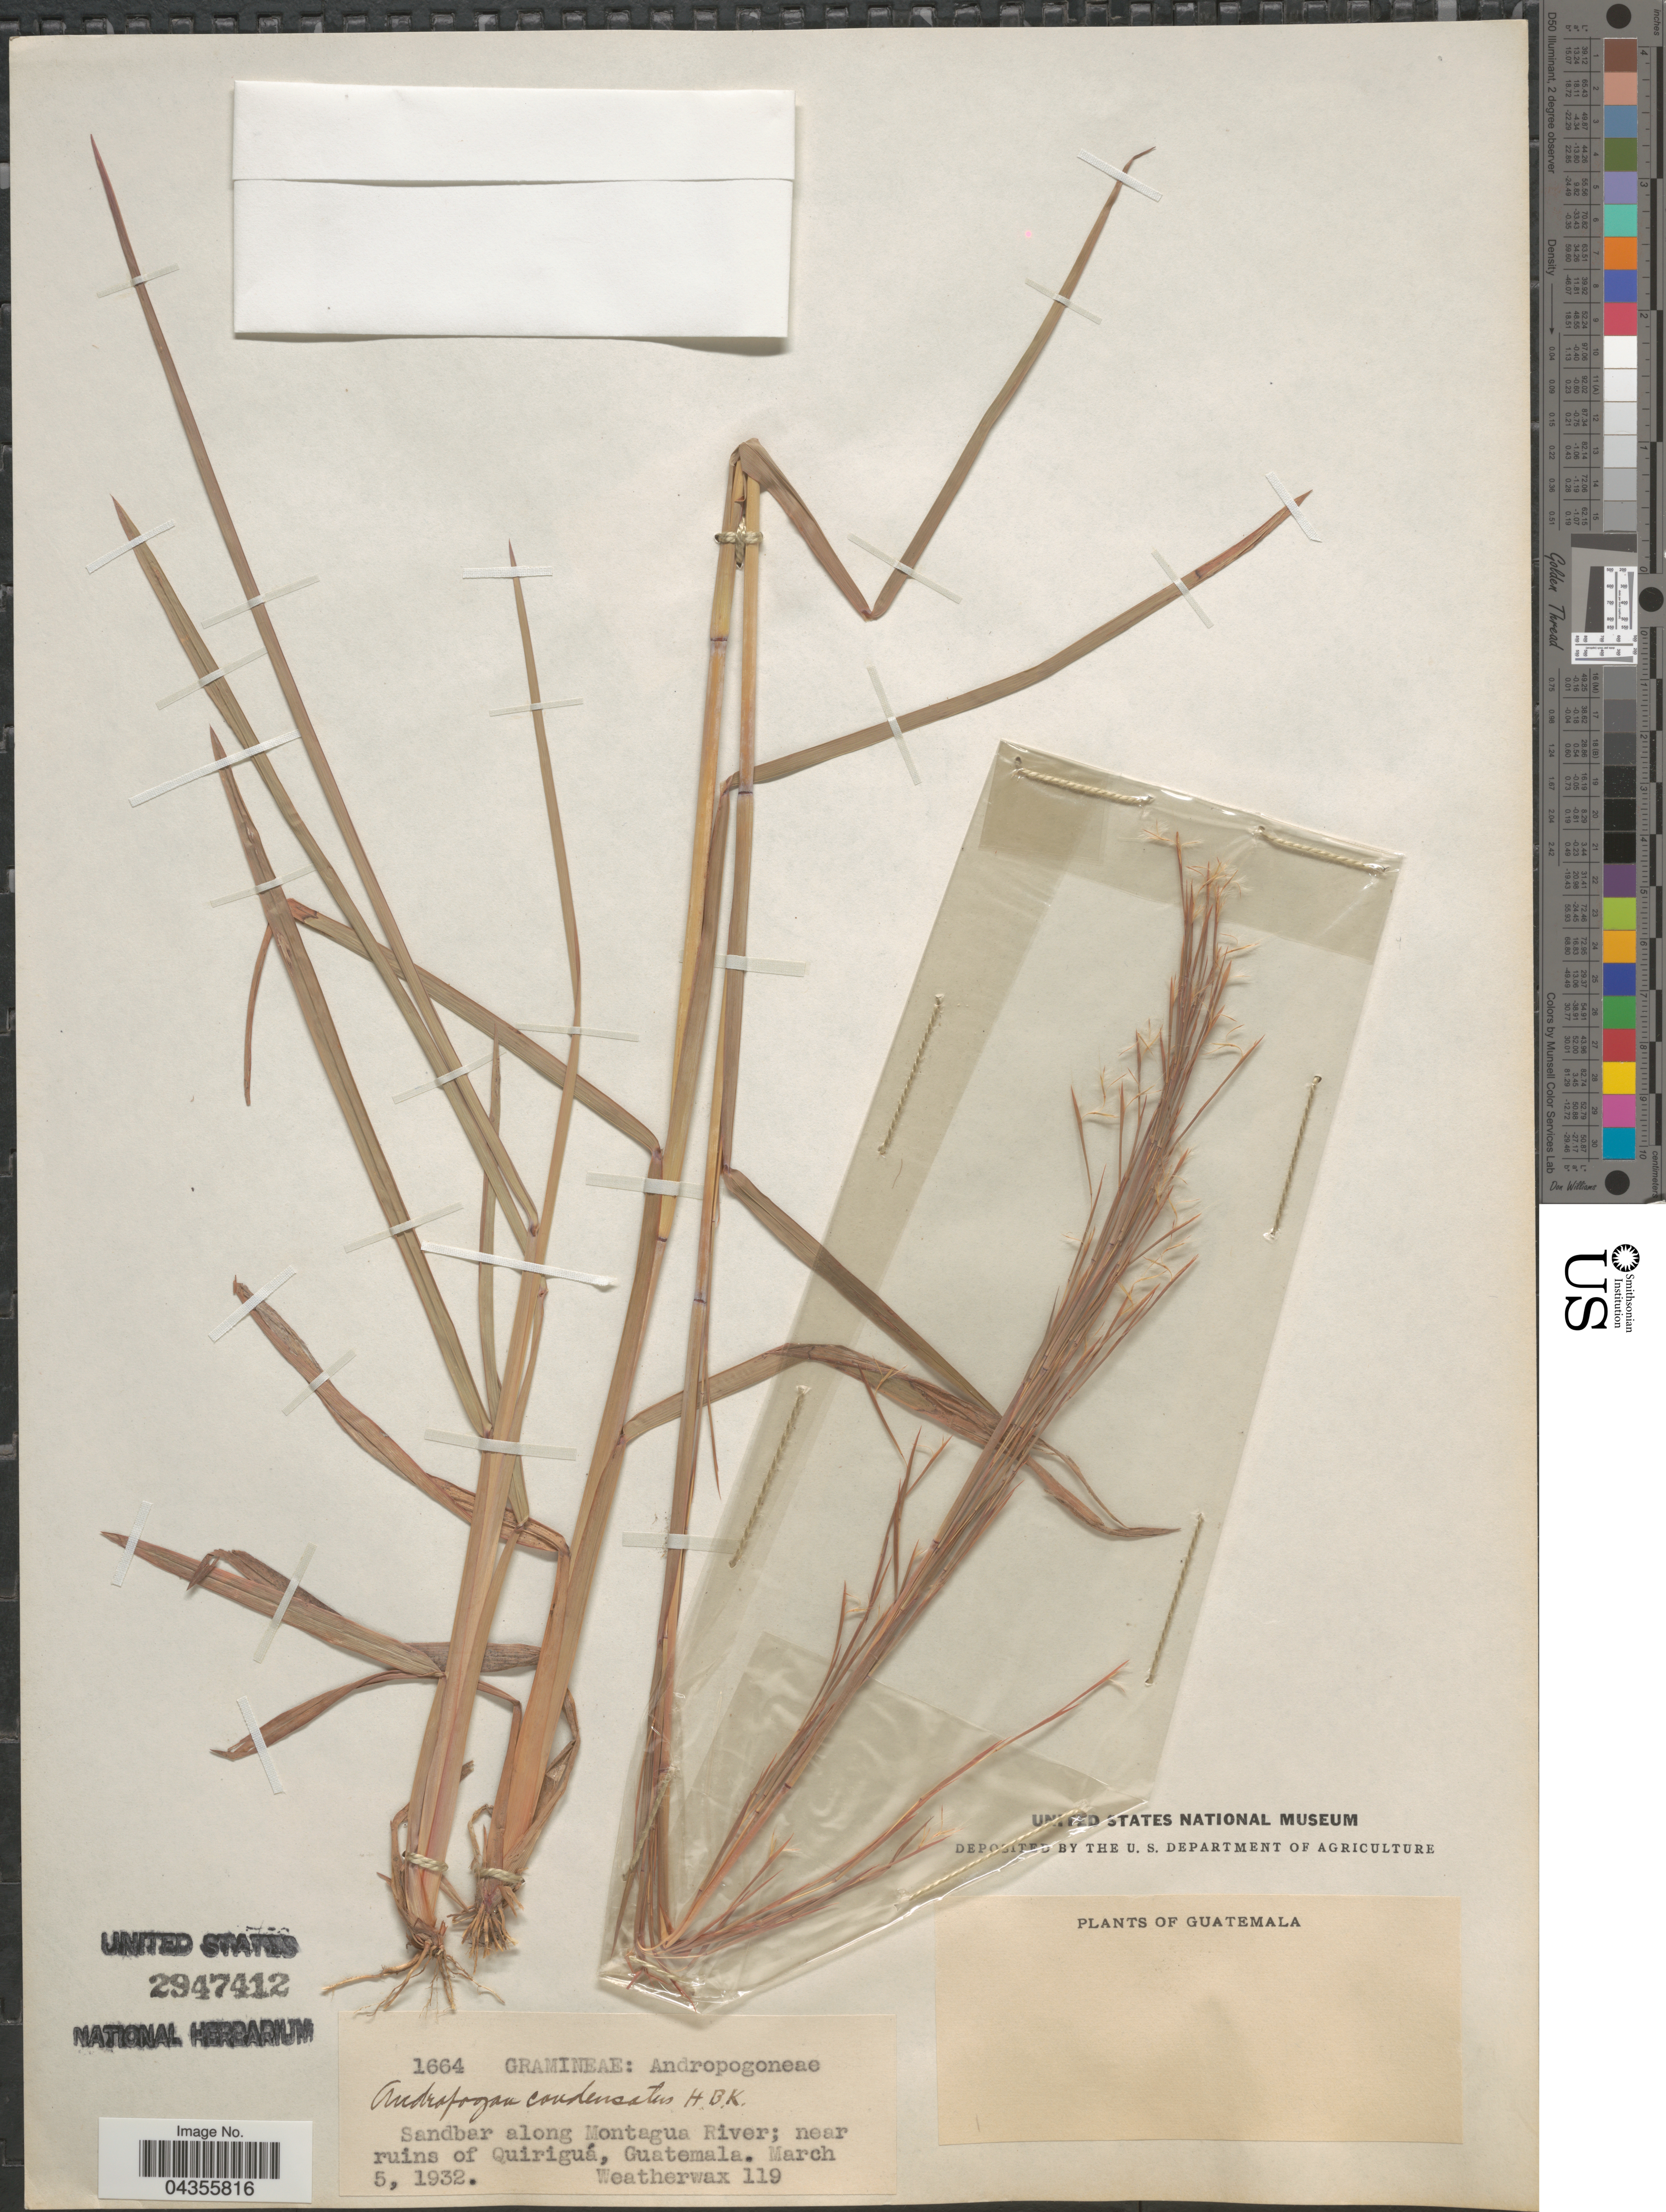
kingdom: Plantae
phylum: Tracheophyta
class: Liliopsida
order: Poales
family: Poaceae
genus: Schizachyrium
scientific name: Schizachyrium condensatum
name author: (Kunth) Nees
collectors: -. Weatherwax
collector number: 119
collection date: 1932-03-05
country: Guatemala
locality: Sandbar along Montagua River; near ruins of Quiriguá.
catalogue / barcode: US 2947412